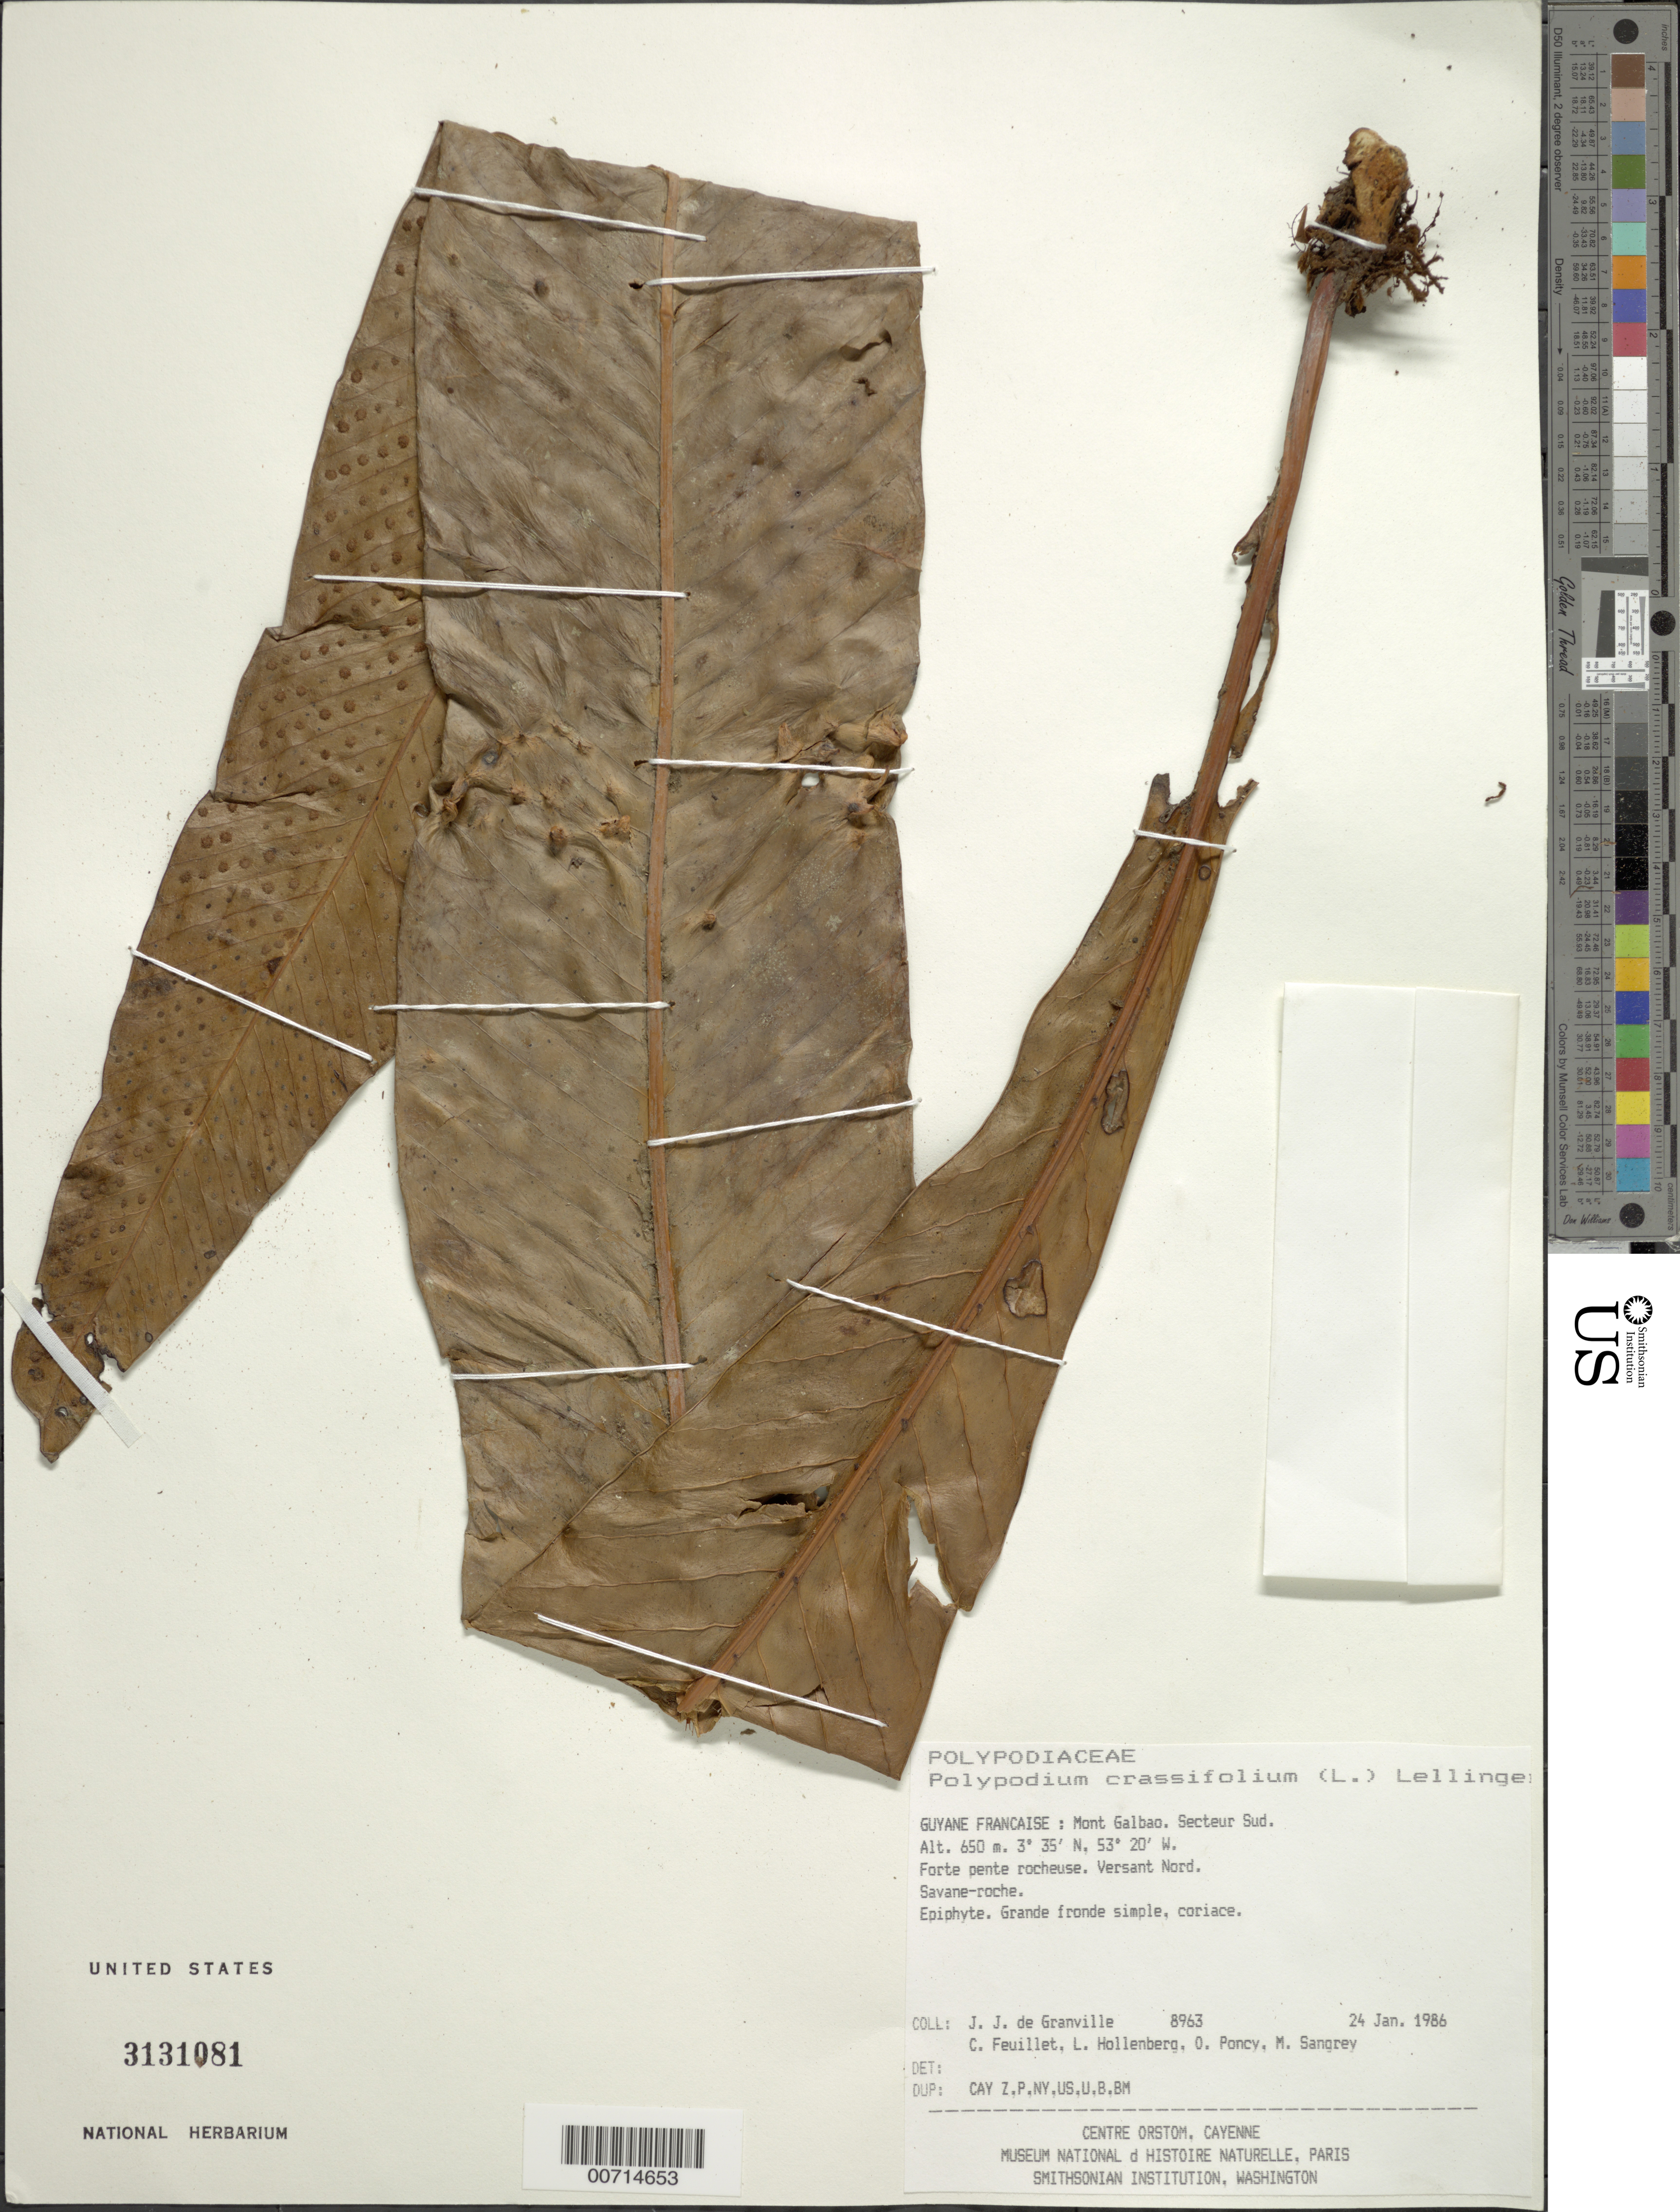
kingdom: Plantae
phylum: Tracheophyta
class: Polypodiopsida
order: Polypodiales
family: Polypodiaceae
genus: Niphidium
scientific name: Niphidium crassifolium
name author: (L.) Lellinger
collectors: J.-J. de Granville, C. Feuillet, L. Hollenberg, O. Poncy & M. S. Sangrey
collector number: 8963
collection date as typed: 24-Jan-86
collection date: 1986-01-24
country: French Guiana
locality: Mont Galbao. Secteur Sud. Versant Nord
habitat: Savane-roche. Forte pente rocheuse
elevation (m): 650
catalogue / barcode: US 3131081